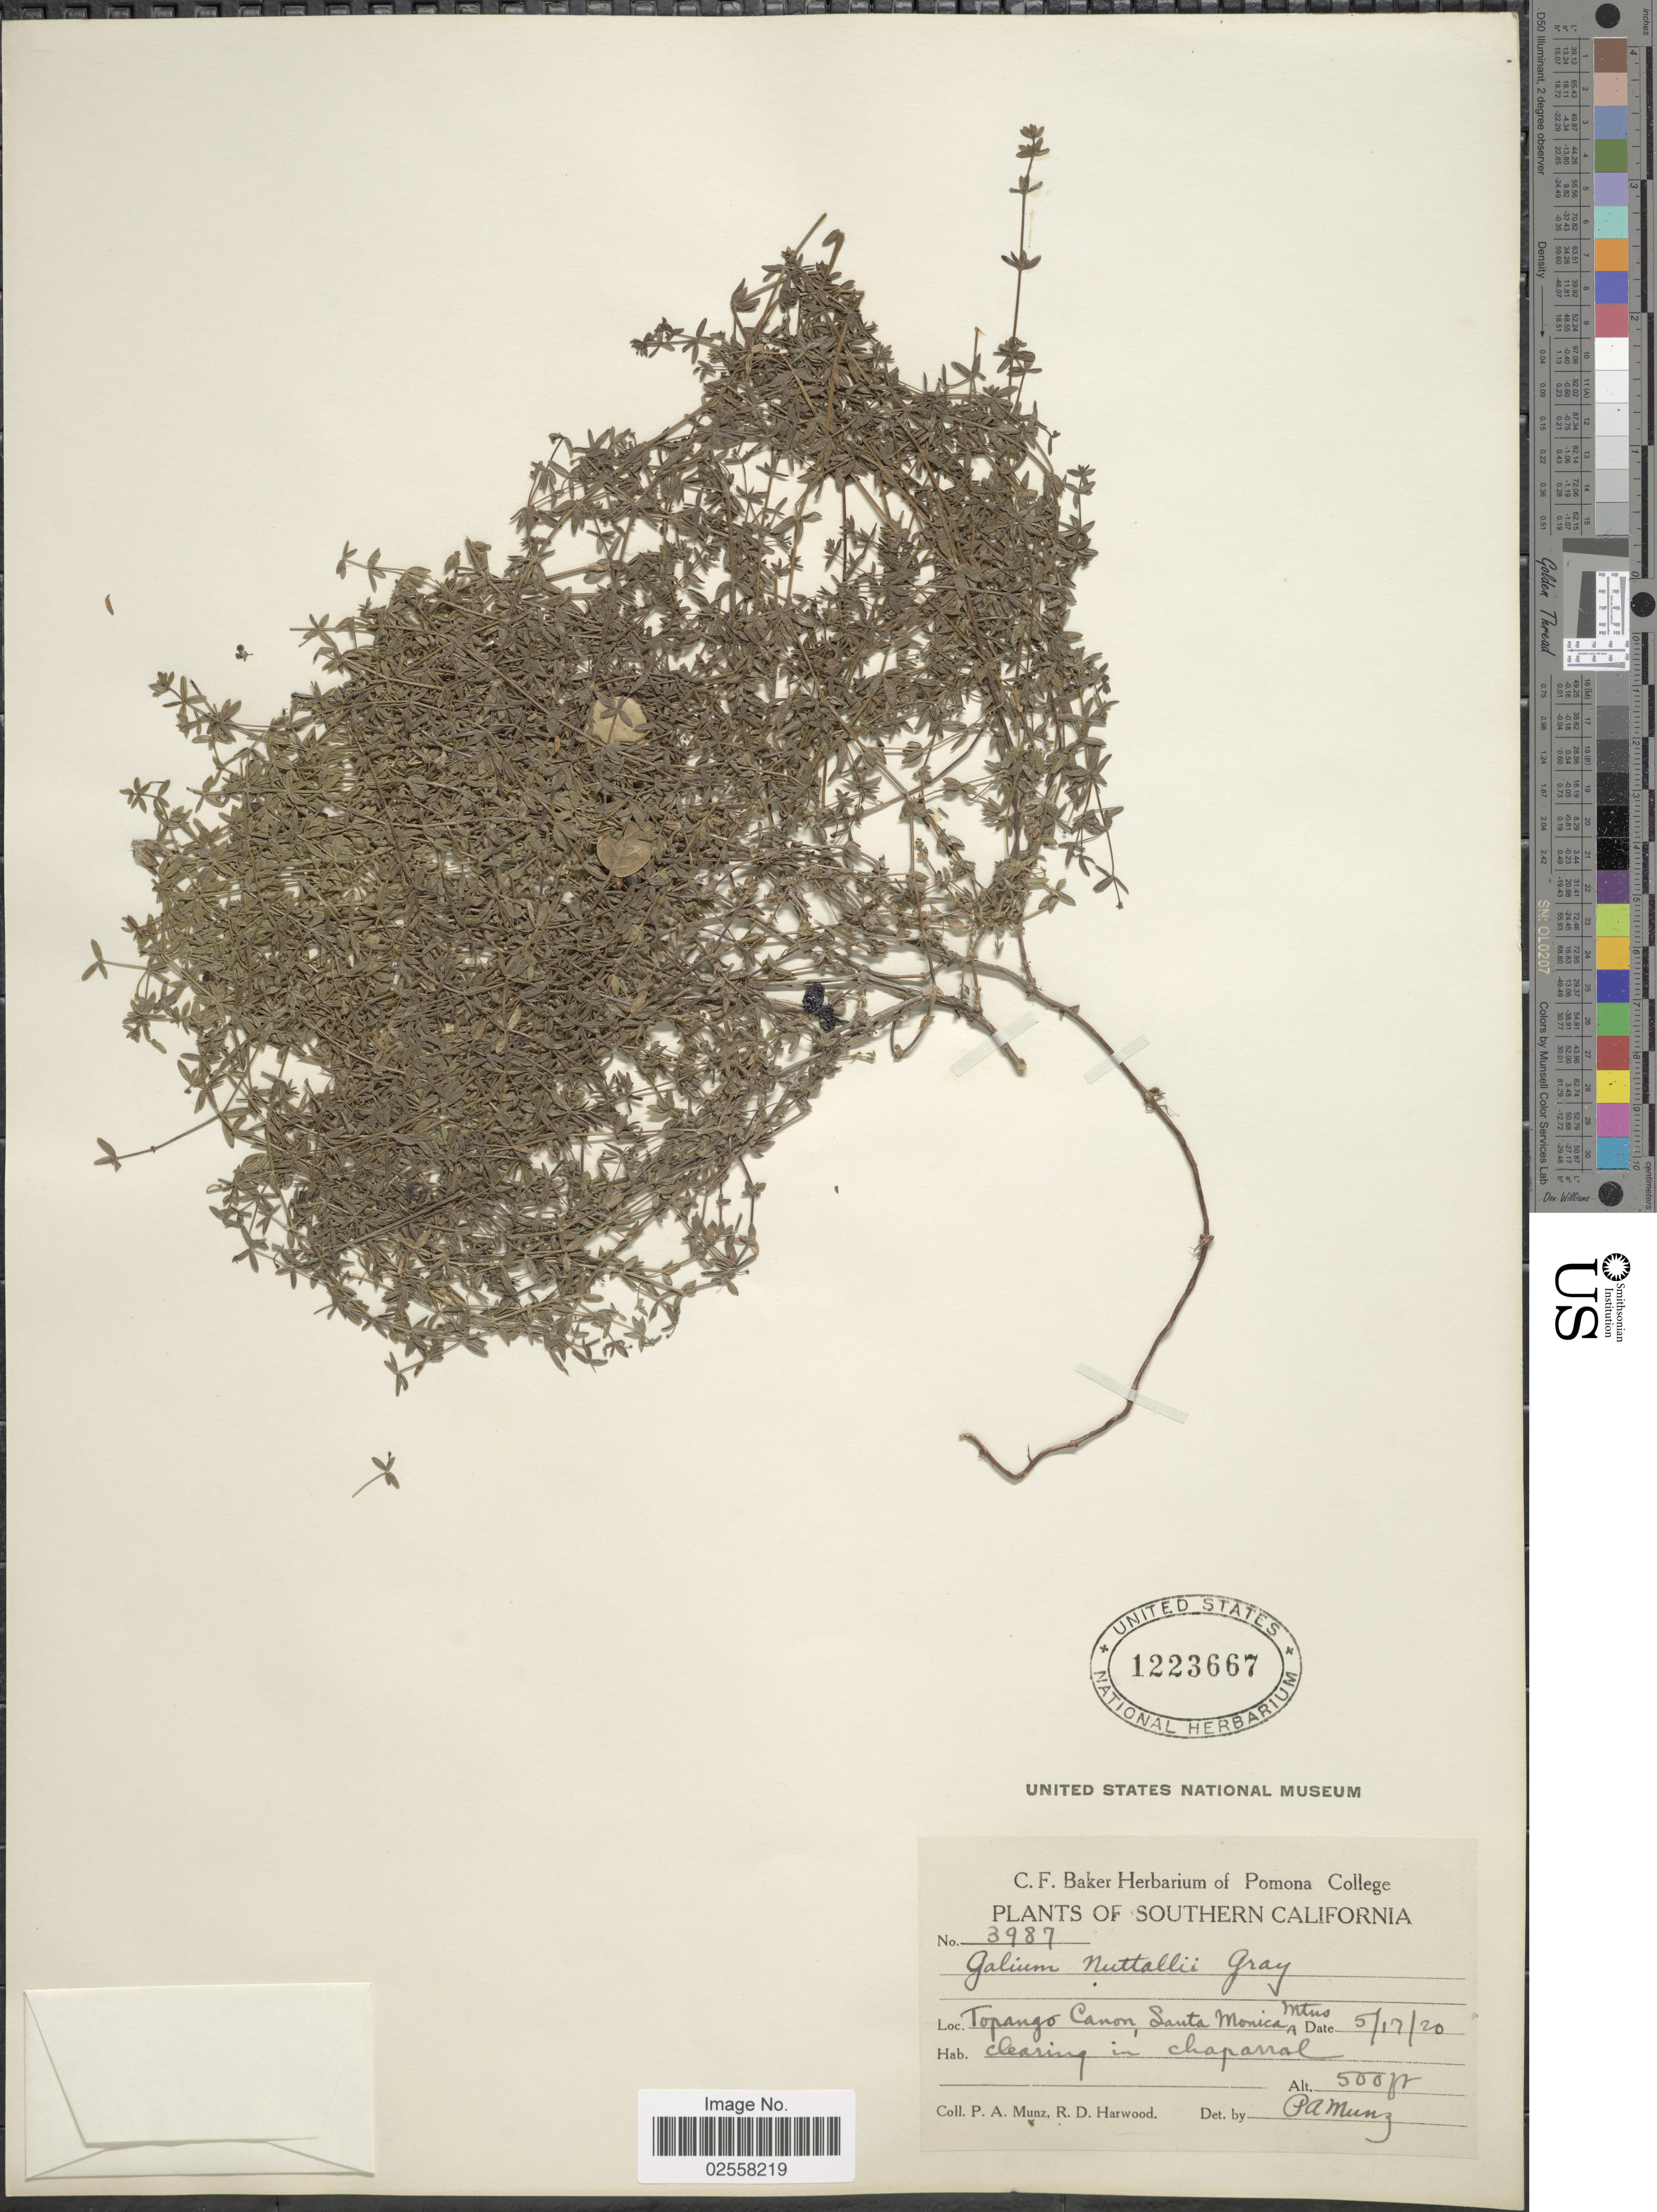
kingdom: Plantae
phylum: Tracheophyta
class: Magnoliopsida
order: Gentianales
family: Rubiaceae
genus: Galium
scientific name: Galium nuttallii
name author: A. Gray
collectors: P. A. Munz & R. Harwood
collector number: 3987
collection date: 1920-05-17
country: United States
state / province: California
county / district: Los Angeles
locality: Southern California, Topango Canon, Santa Monica Mtns., Clearing in chaparral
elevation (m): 1524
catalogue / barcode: US 1223667